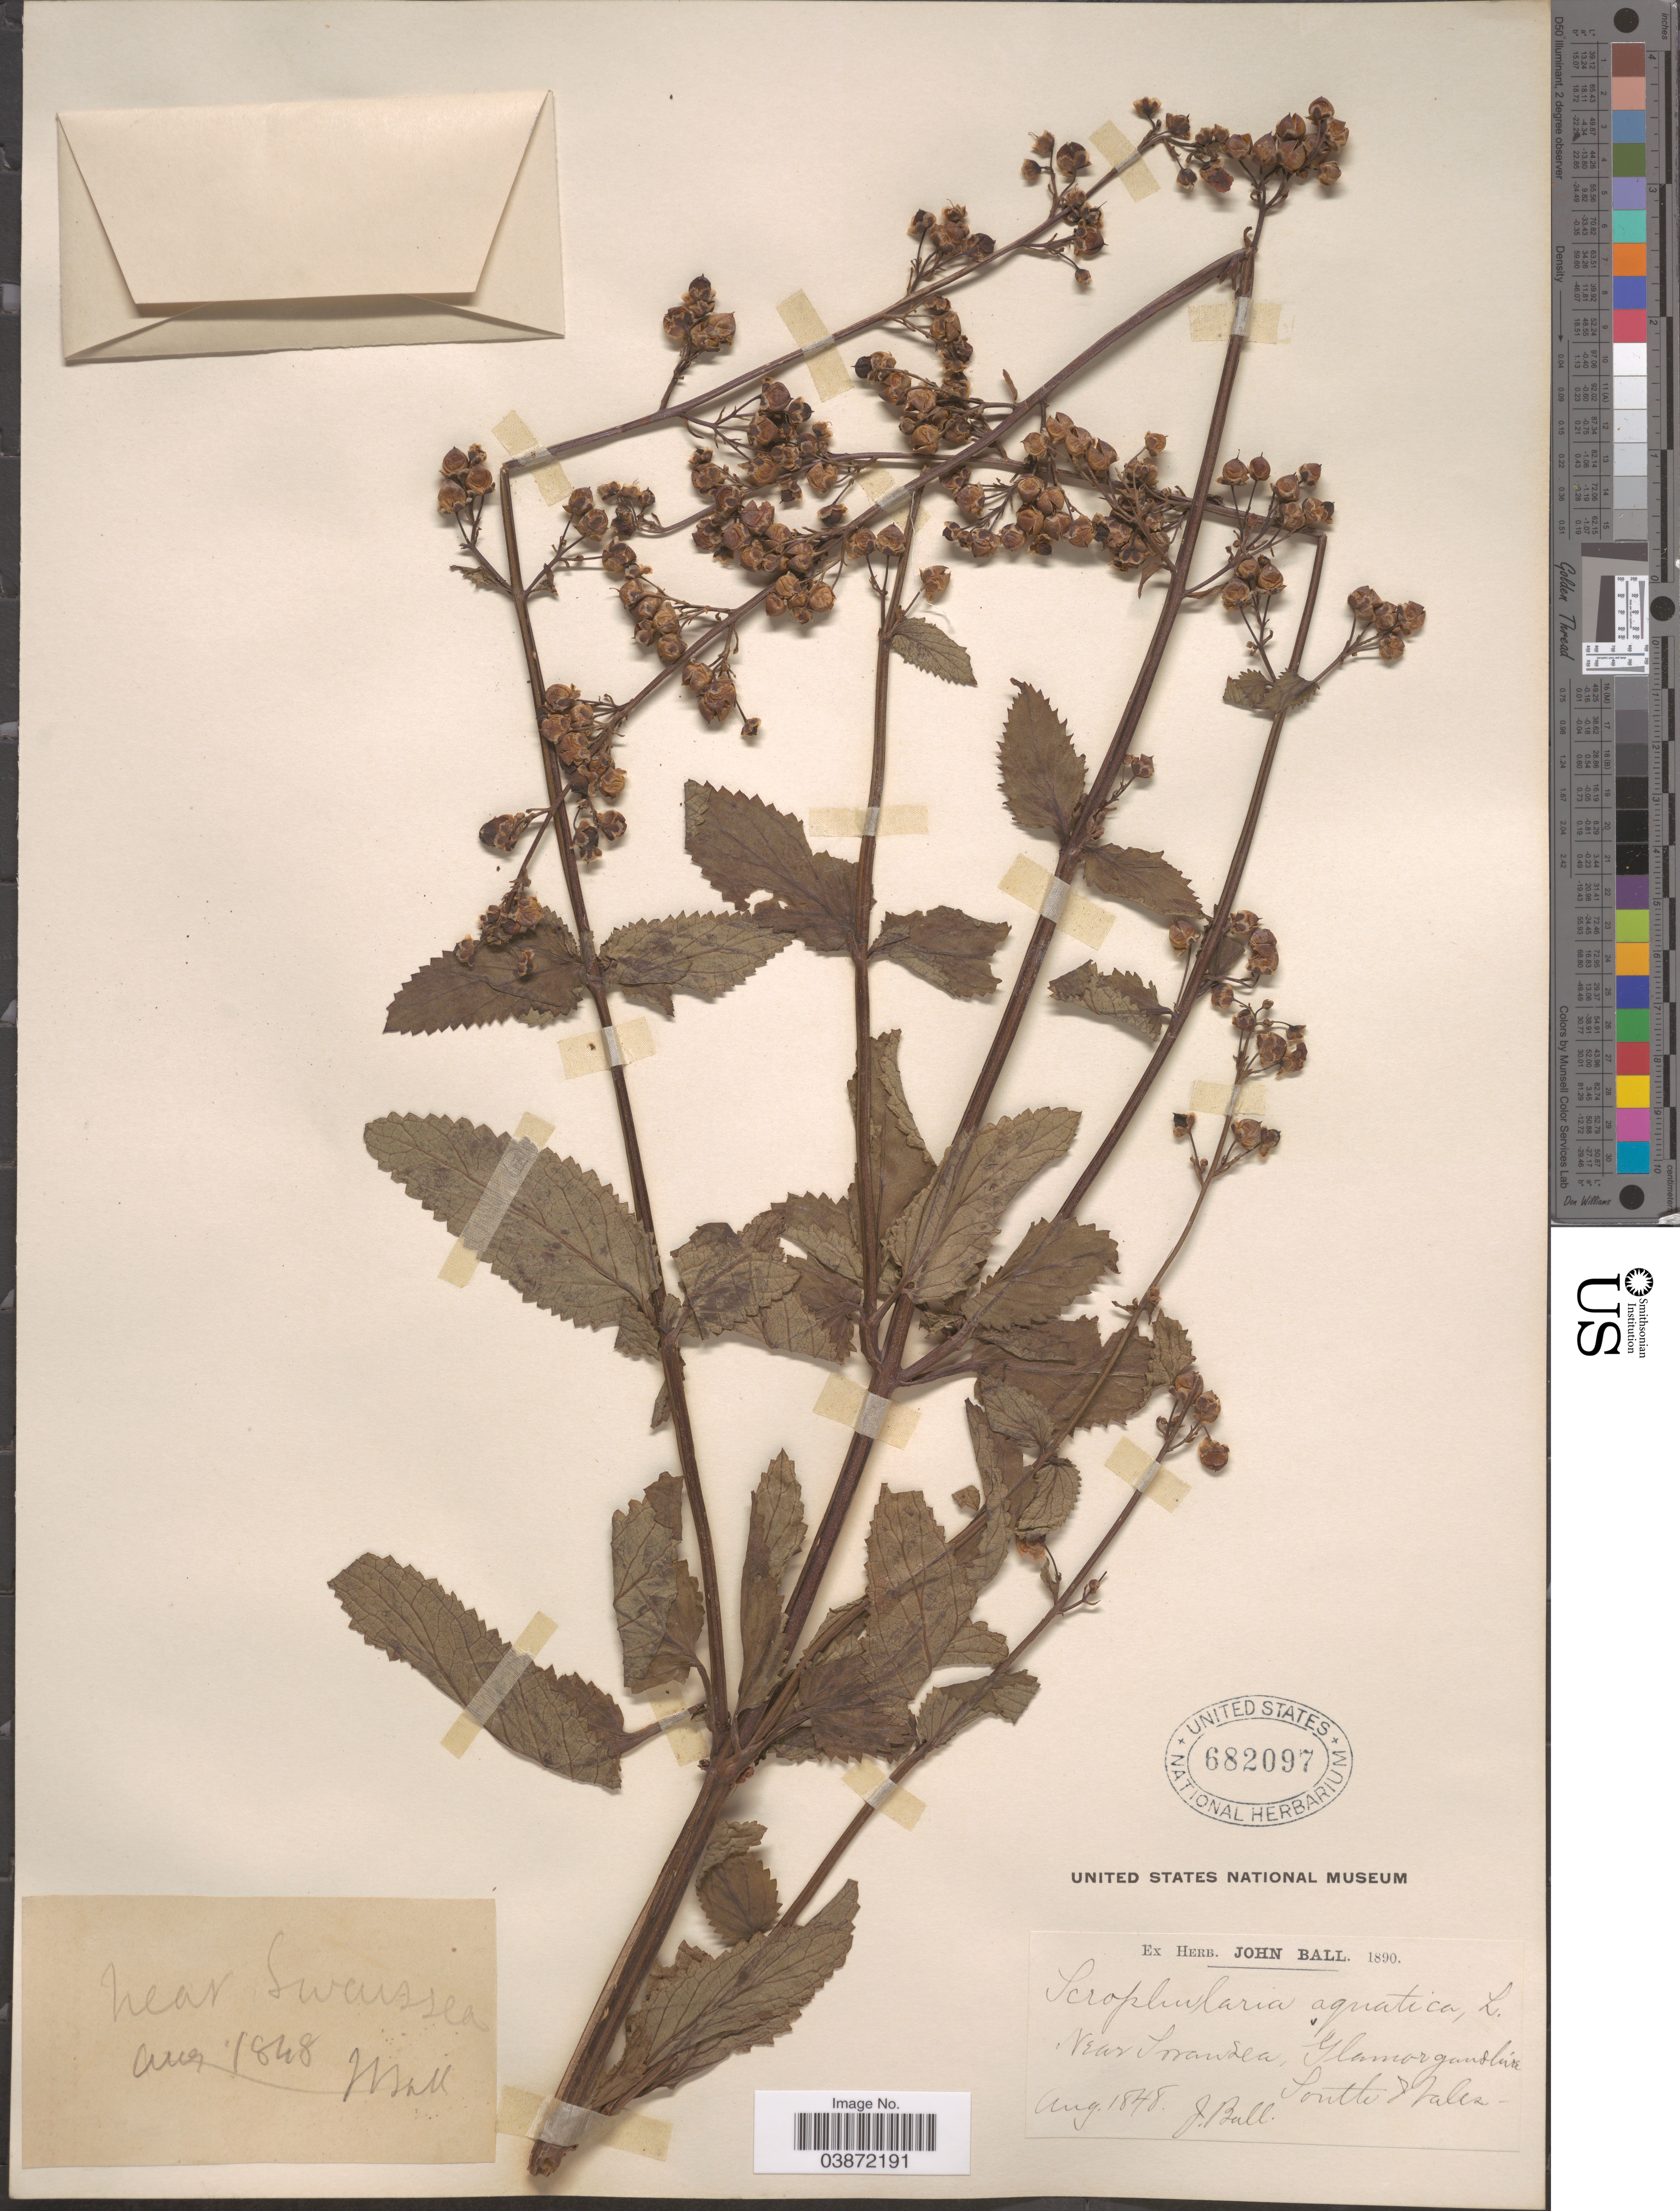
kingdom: Plantae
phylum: Tracheophyta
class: Magnoliopsida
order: Lamiales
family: Scrophulariaceae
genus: Scrophularia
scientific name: Scrophularia aquatica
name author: L.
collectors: J. Ball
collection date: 1848-08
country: United Kingdom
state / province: Wales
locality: Near Swansea, Glamor gandlure South Wales.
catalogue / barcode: US 682097